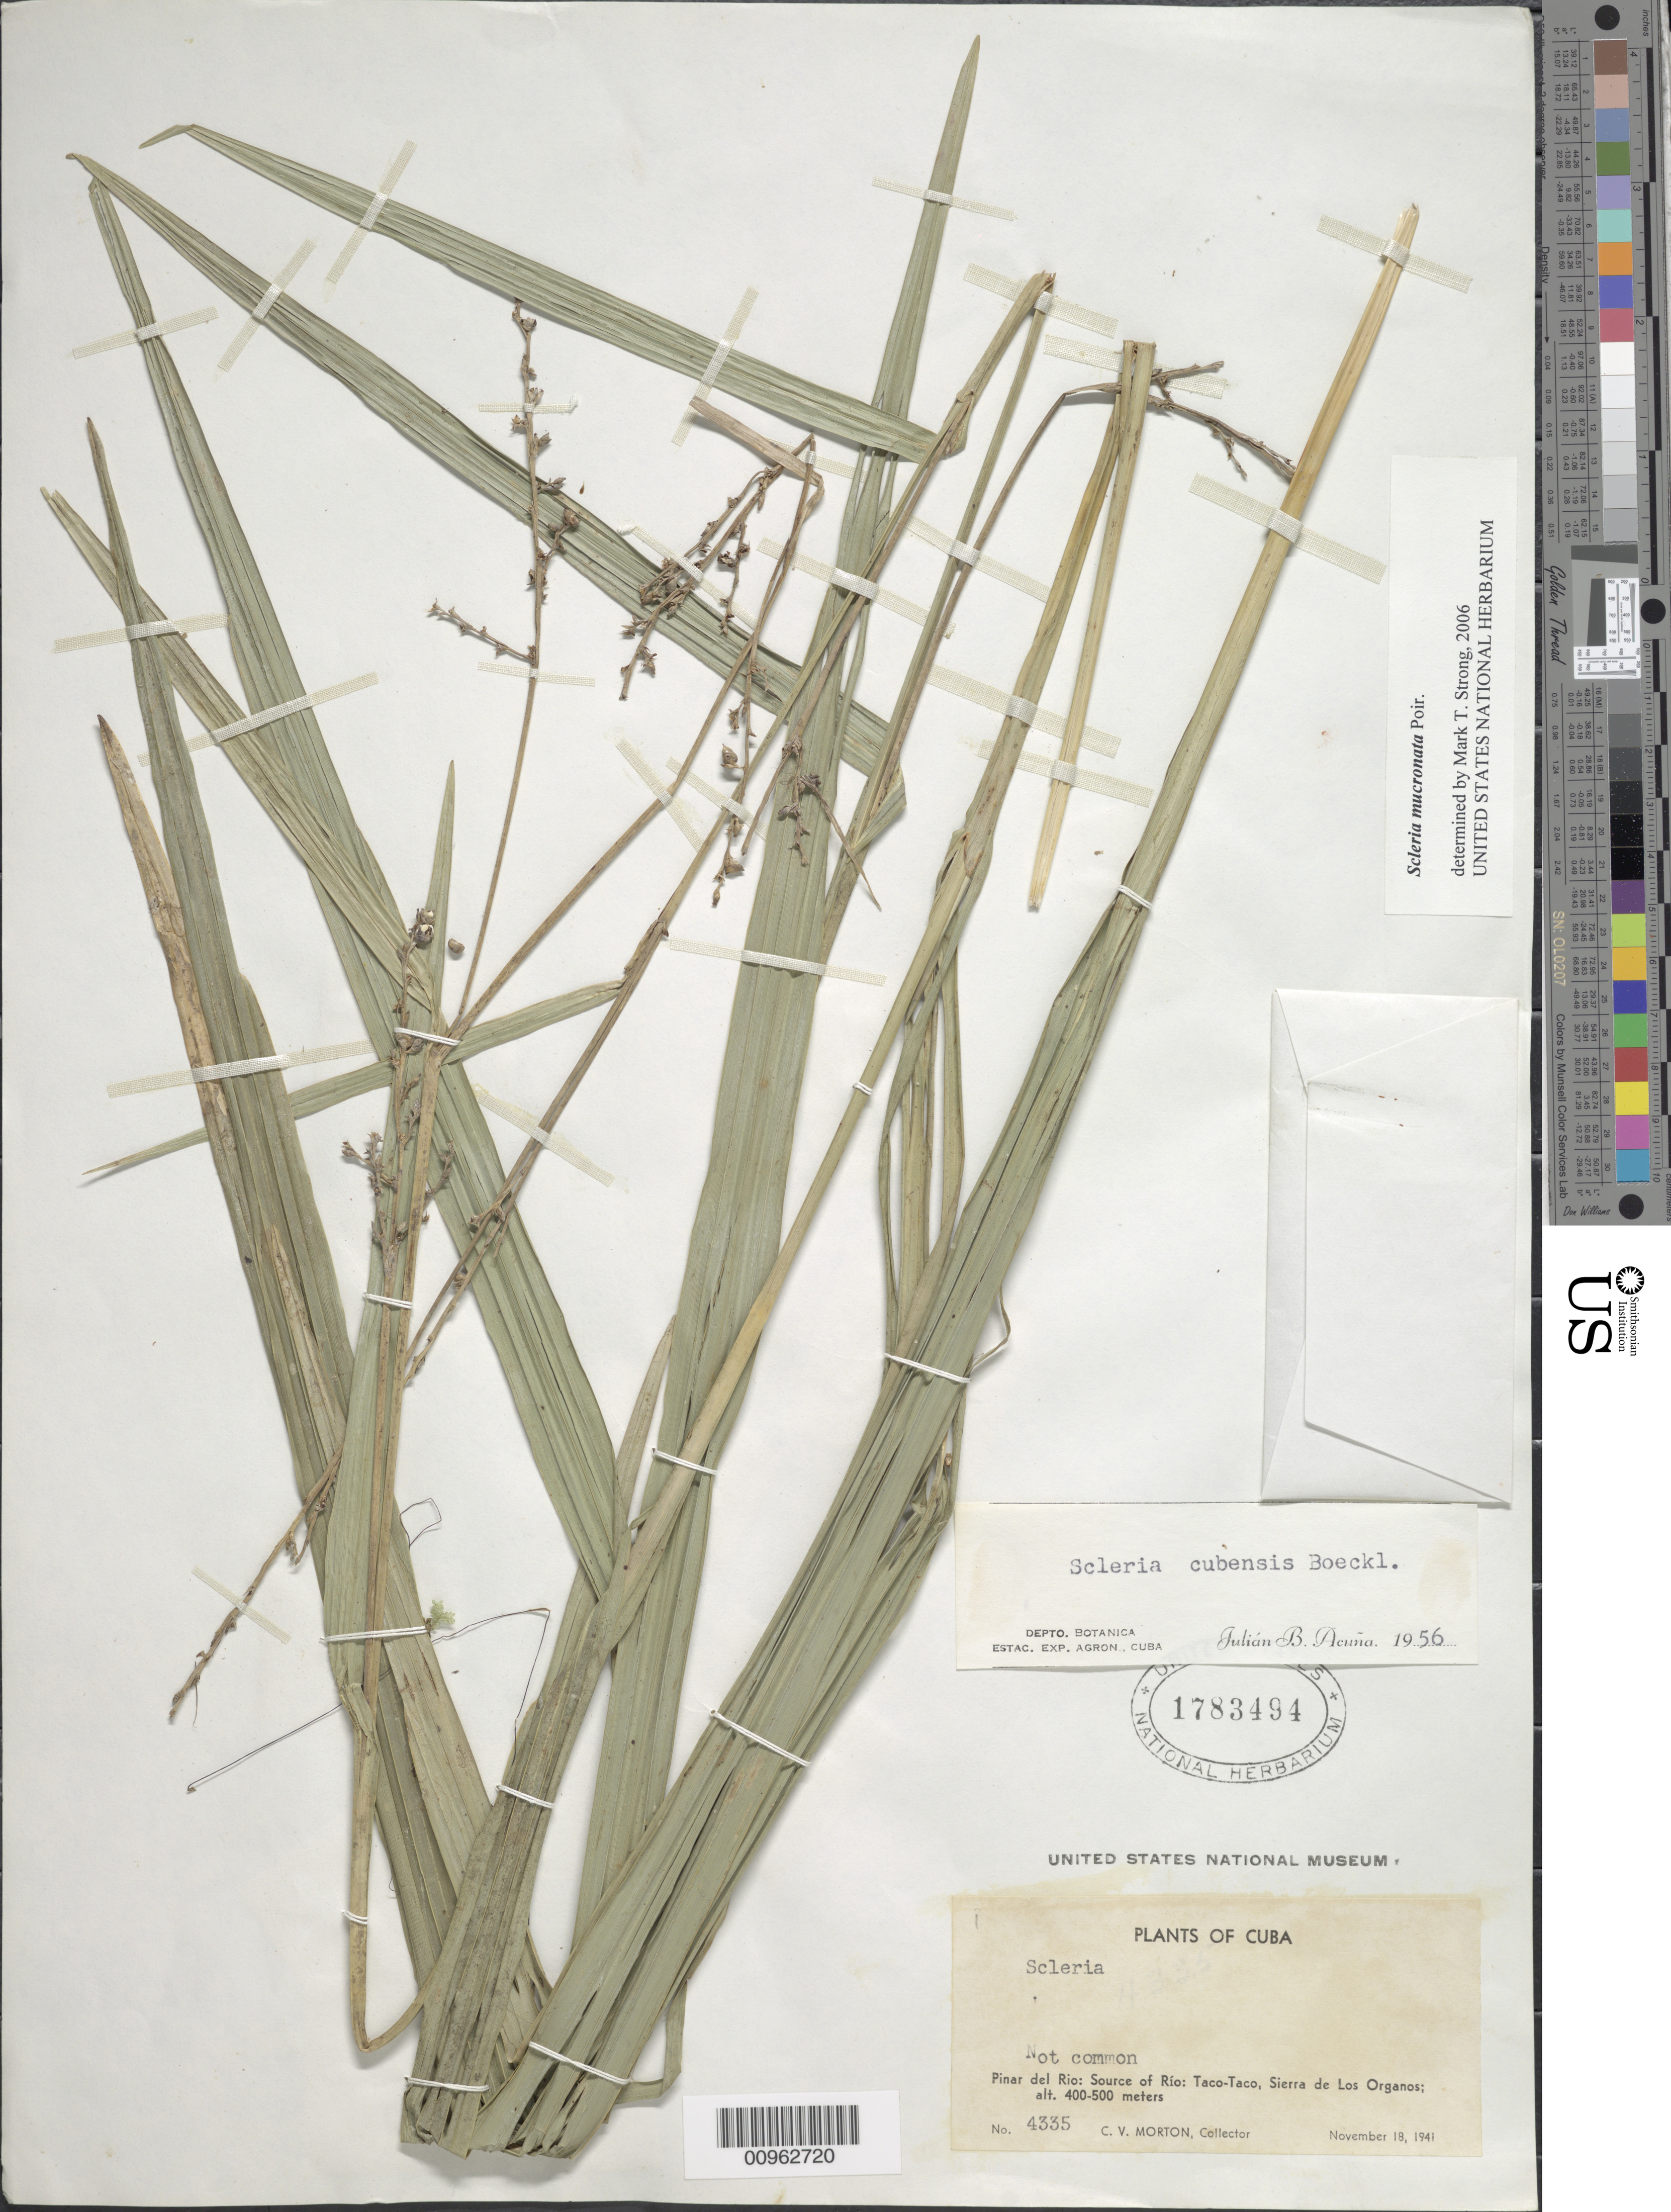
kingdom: Plantae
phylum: Tracheophyta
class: Liliopsida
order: Poales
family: Cyperaceae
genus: Scleria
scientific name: Scleria mucronata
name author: Poir.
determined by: Strong, M. T., (US), Smithsonian Institution - National Museum of Natural History (UNITED STATES)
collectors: C. V. Morton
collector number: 4335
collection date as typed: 18 Nov 1941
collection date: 1941-11-18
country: Cuba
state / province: Pinar del Rio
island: Cuba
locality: Source of Río, Taco-Taco, Sierra de Los Organos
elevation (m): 400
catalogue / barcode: US 1783494